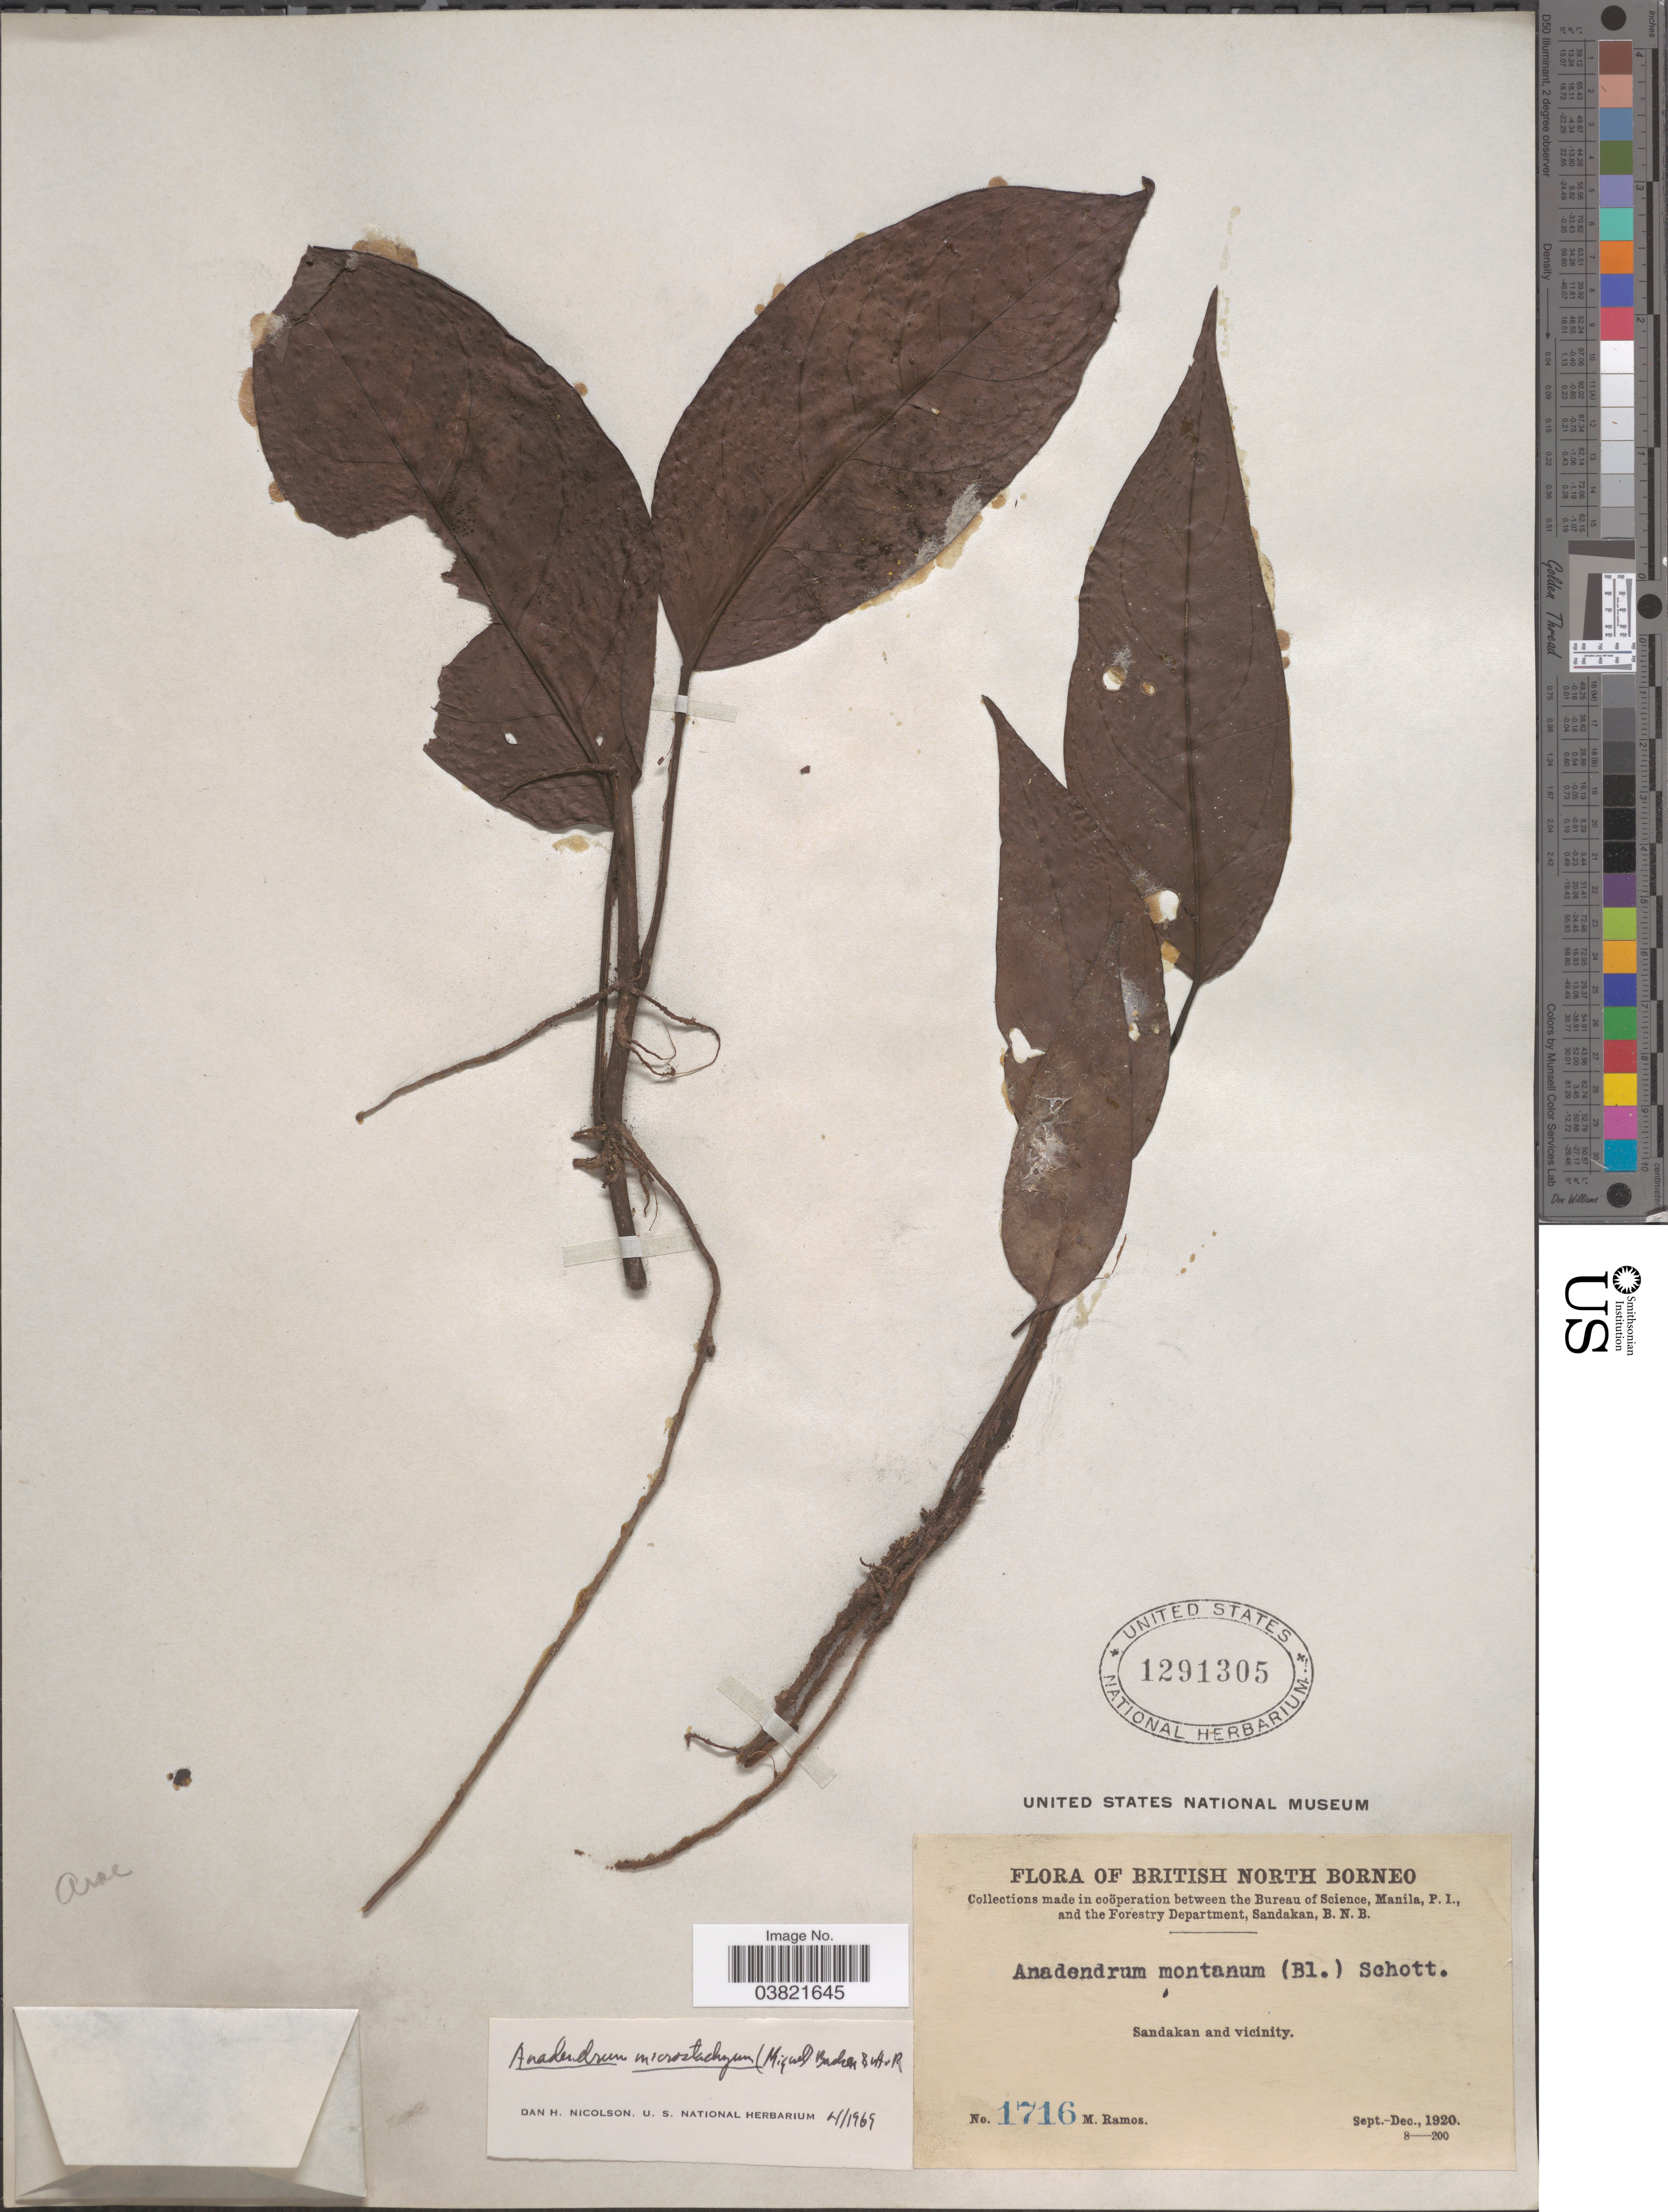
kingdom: Plantae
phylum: Tracheophyta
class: Liliopsida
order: Alismatales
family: Araceae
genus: Anadendrum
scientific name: Anadendrum microstachyum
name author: (de Vriese & Miq.) Backer & Alderw.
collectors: M. Ramos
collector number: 1716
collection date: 1920-09/1920-12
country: Malaysia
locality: British North Borneo. Sandakan and vicinity.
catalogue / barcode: US 1291305